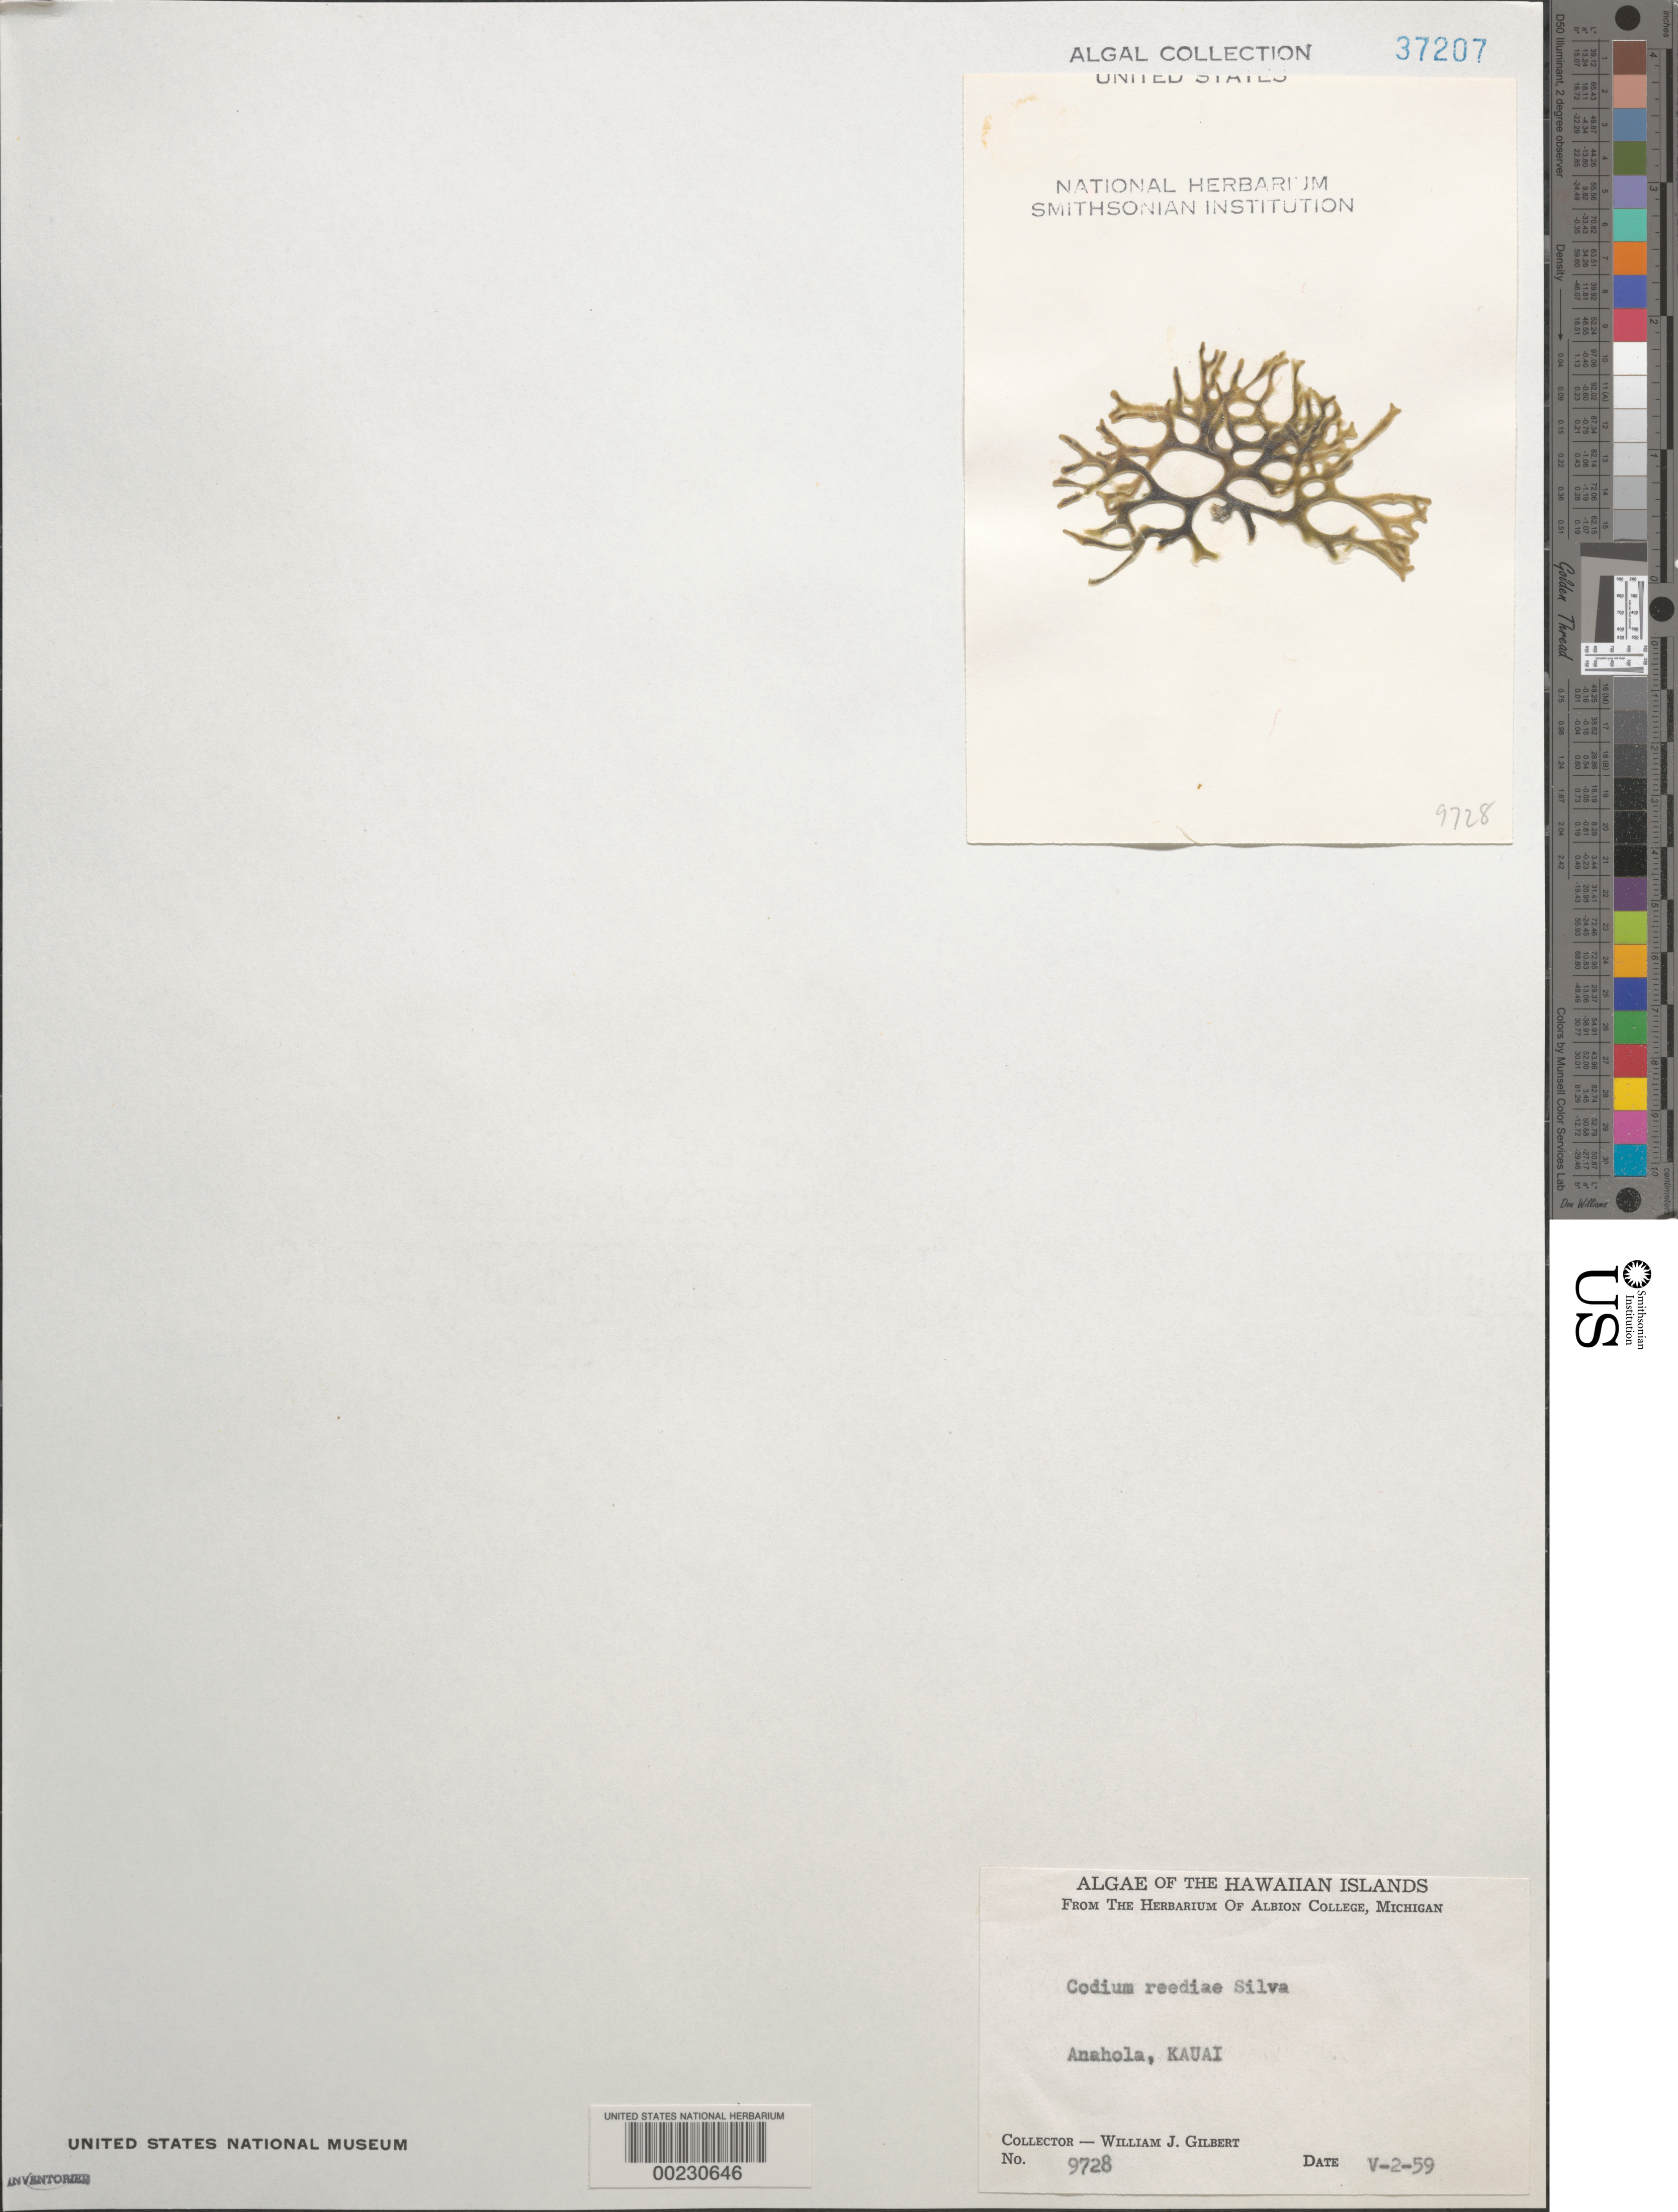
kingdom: Plantae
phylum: Chlorophyta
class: Ulvophyceae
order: Bryopsidales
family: Codiaceae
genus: Codium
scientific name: Codium reediae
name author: P.C. Silva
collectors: W. J. Gilbert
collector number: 9728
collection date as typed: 02 May 1959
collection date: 1959-05-02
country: United States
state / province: Hawaii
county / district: Kauai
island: Kaua'i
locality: Anahola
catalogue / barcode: US 37207